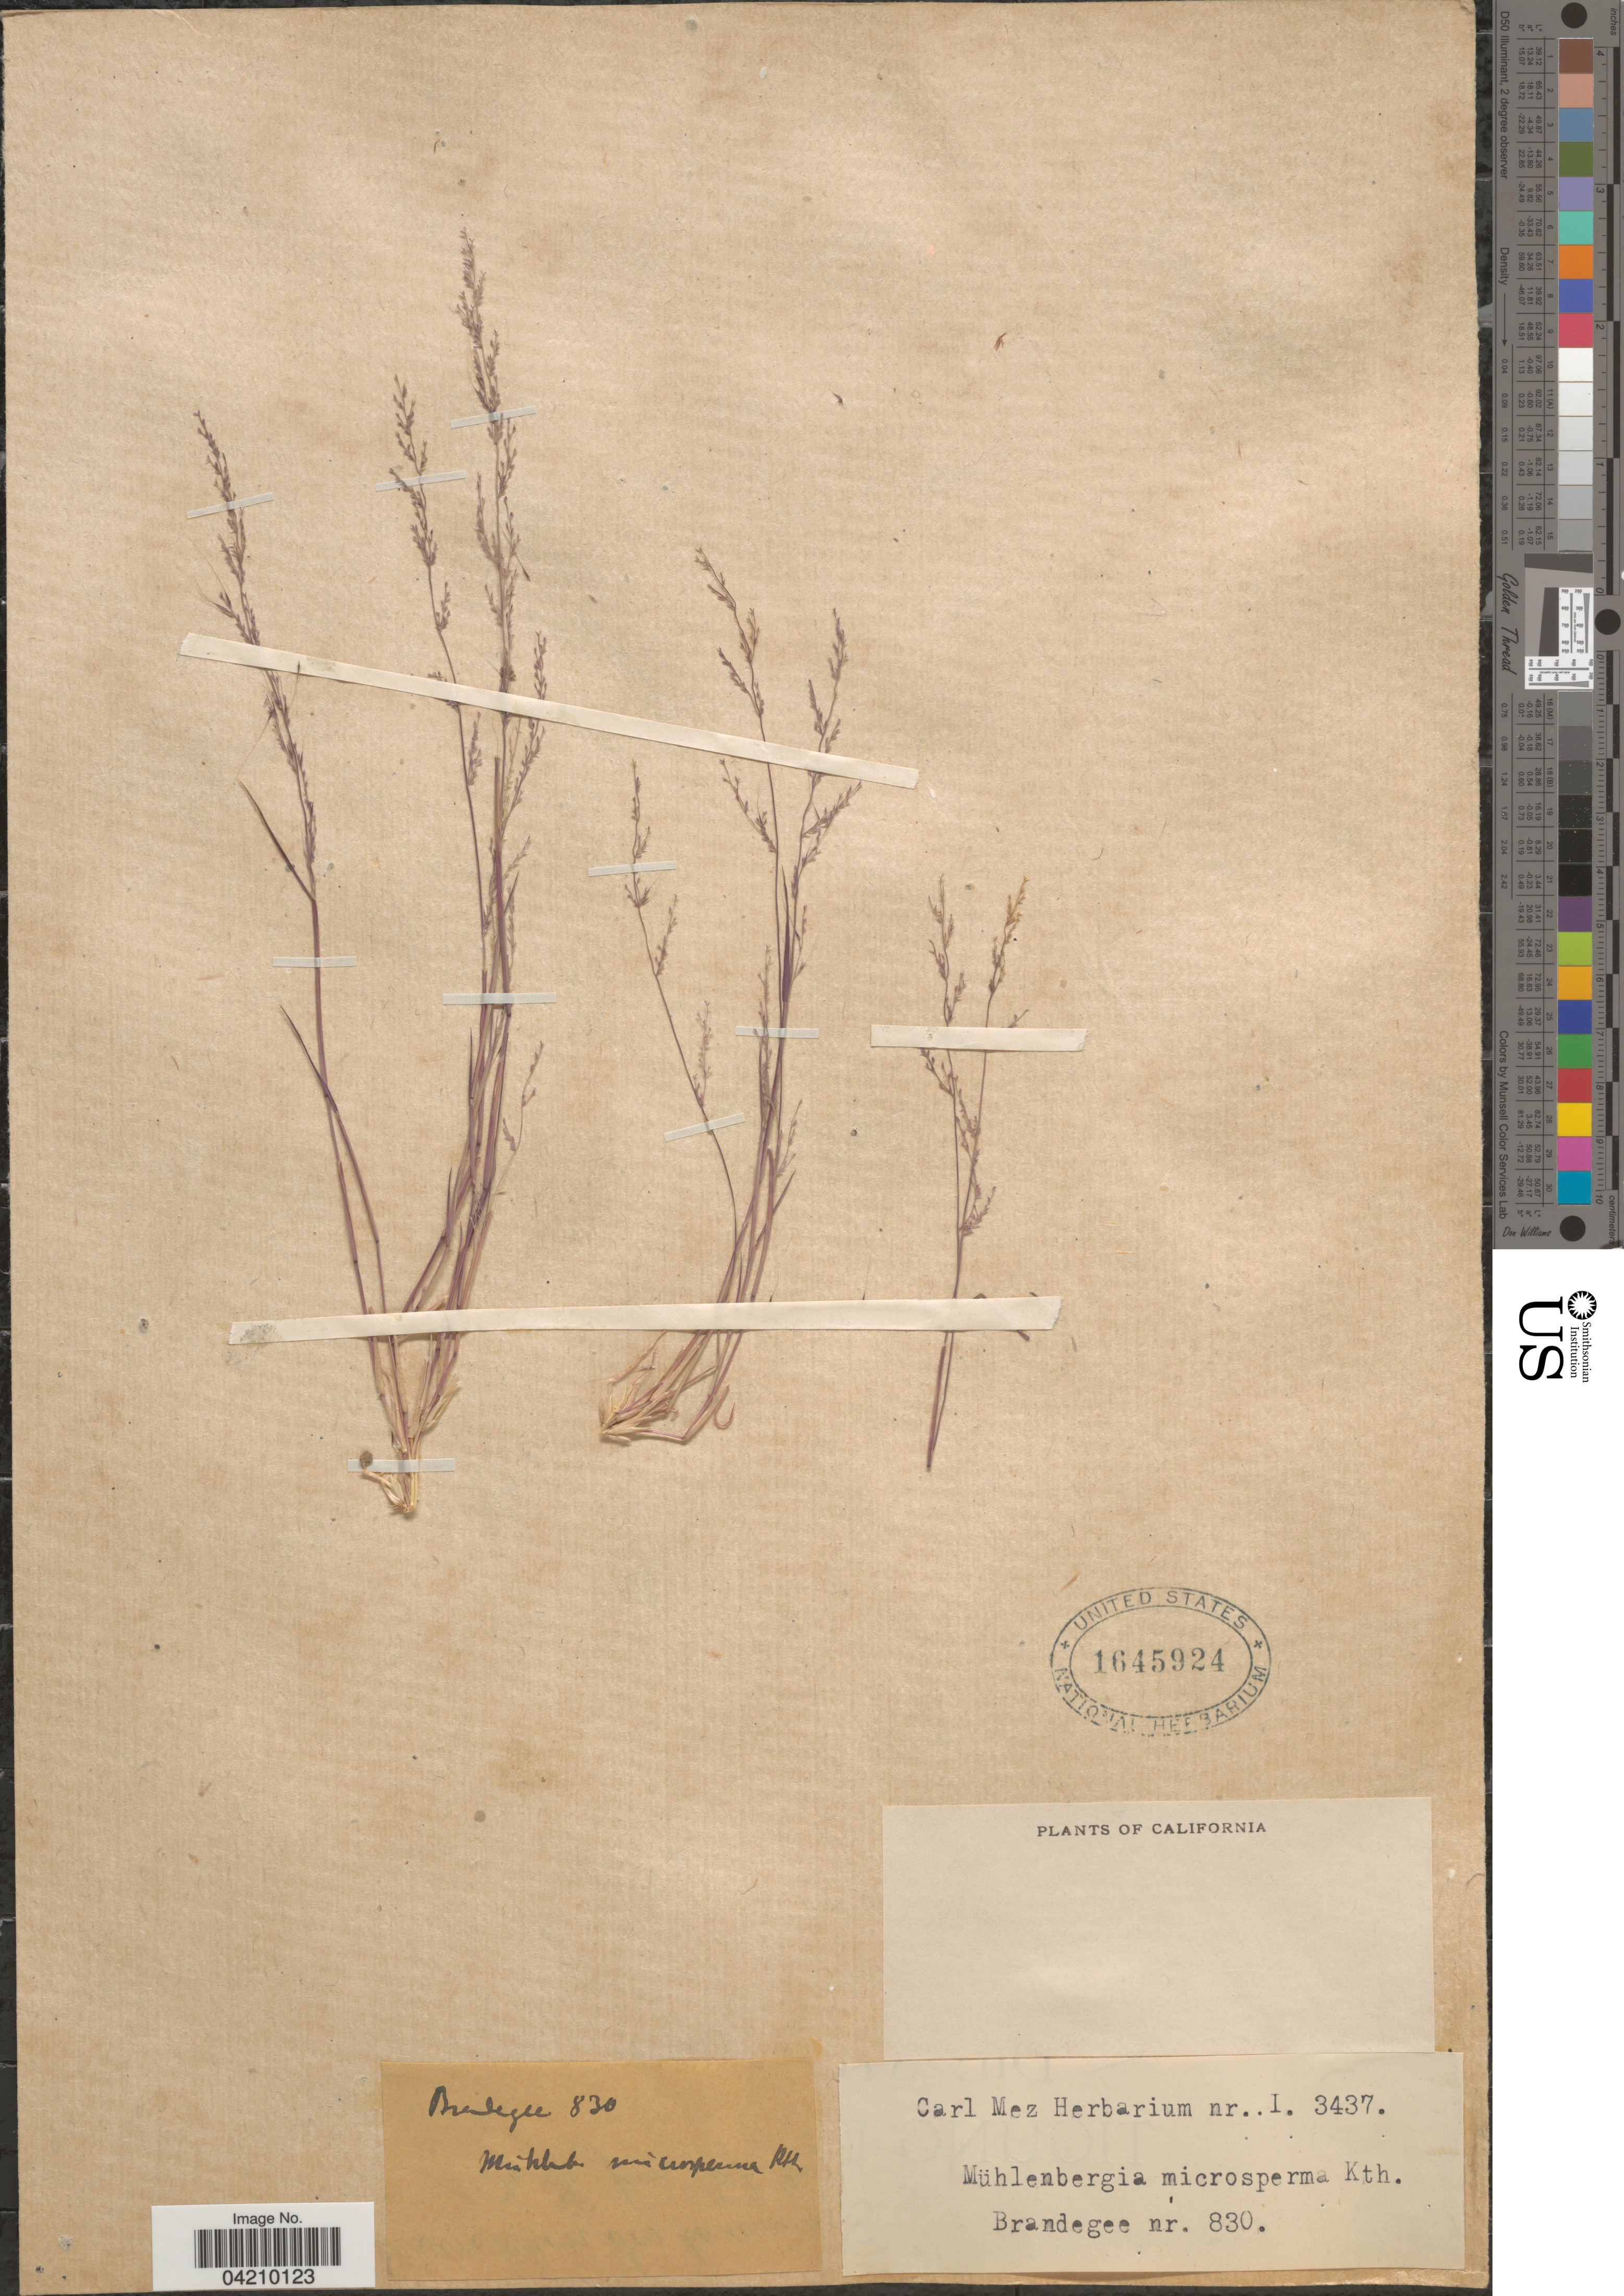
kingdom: Plantae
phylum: Tracheophyta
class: Liliopsida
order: Poales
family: Poaceae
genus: Muhlenbergia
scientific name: Muhlenbergia microsperma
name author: (DC.) Kunth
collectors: -- Brandegee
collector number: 830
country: United States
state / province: California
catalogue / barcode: US 1645924